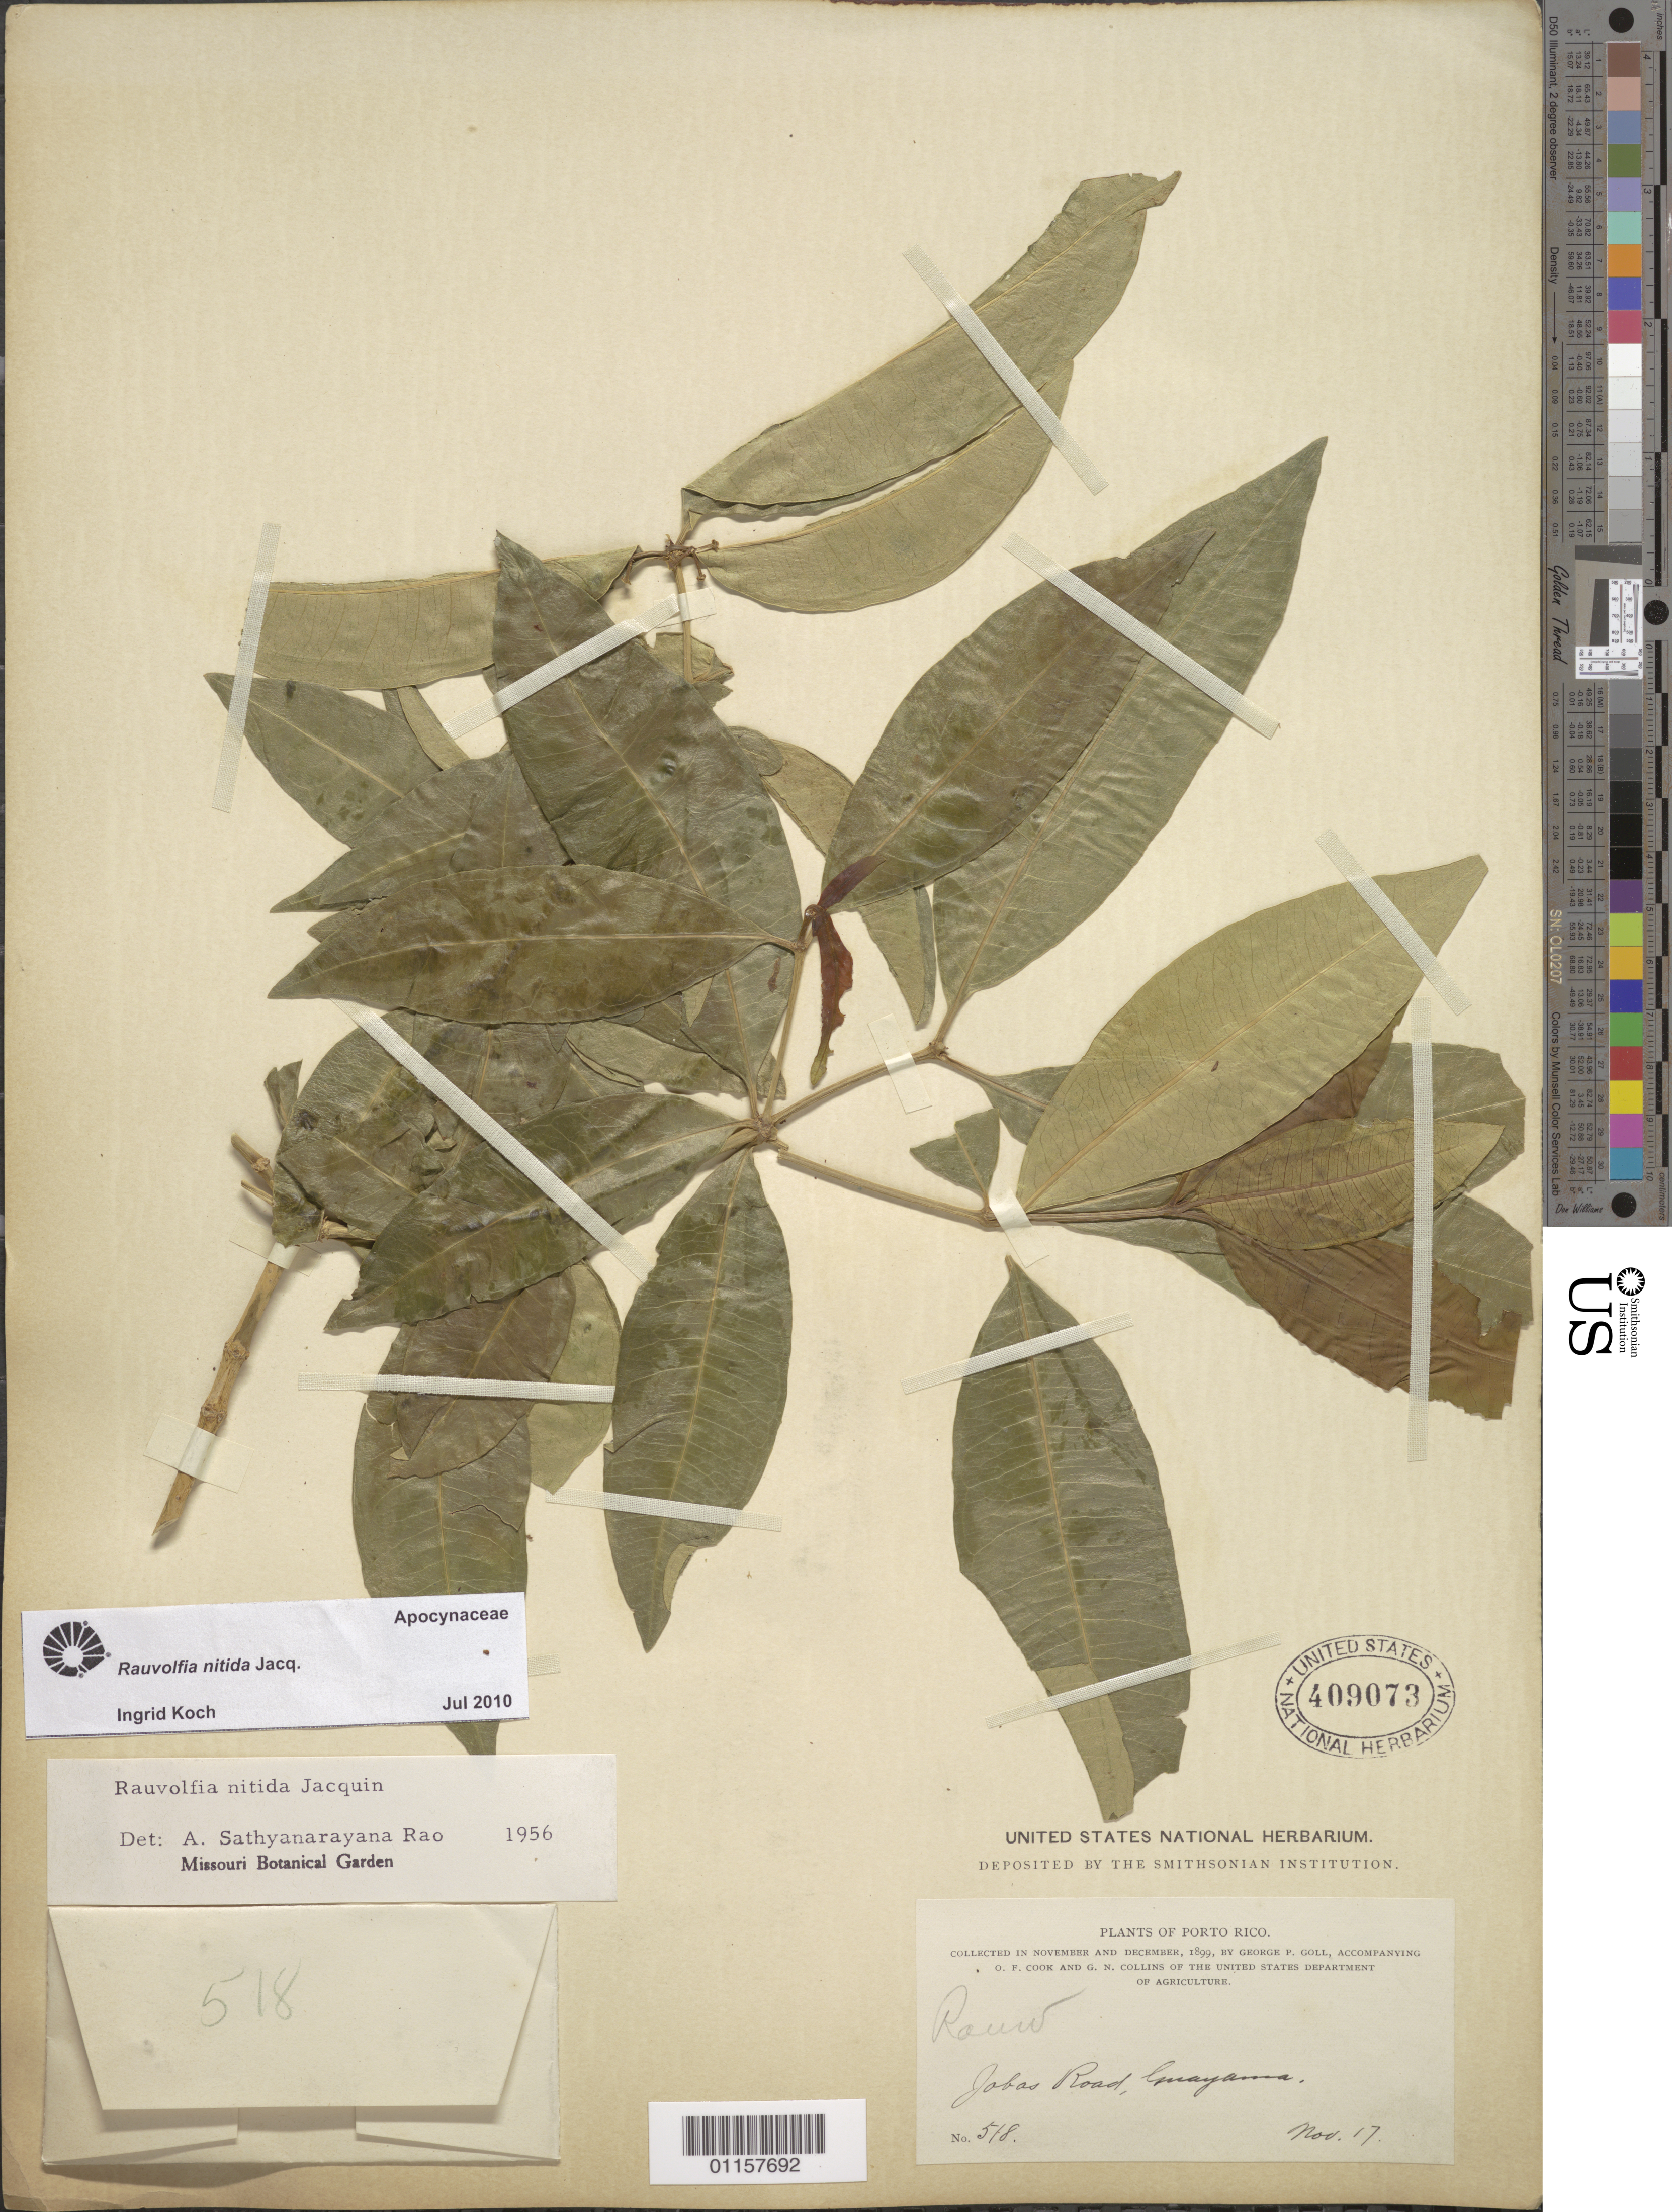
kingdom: Plantae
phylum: Tracheophyta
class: Magnoliopsida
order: Gentianales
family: Apocynaceae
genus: Rauvolfia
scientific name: Rauvolfia nitida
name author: Jacq.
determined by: Koch, I.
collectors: G. P. Goll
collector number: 518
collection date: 1899-11-17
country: Puerto Rico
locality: Guyama, Jobos Road.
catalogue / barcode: US 409073